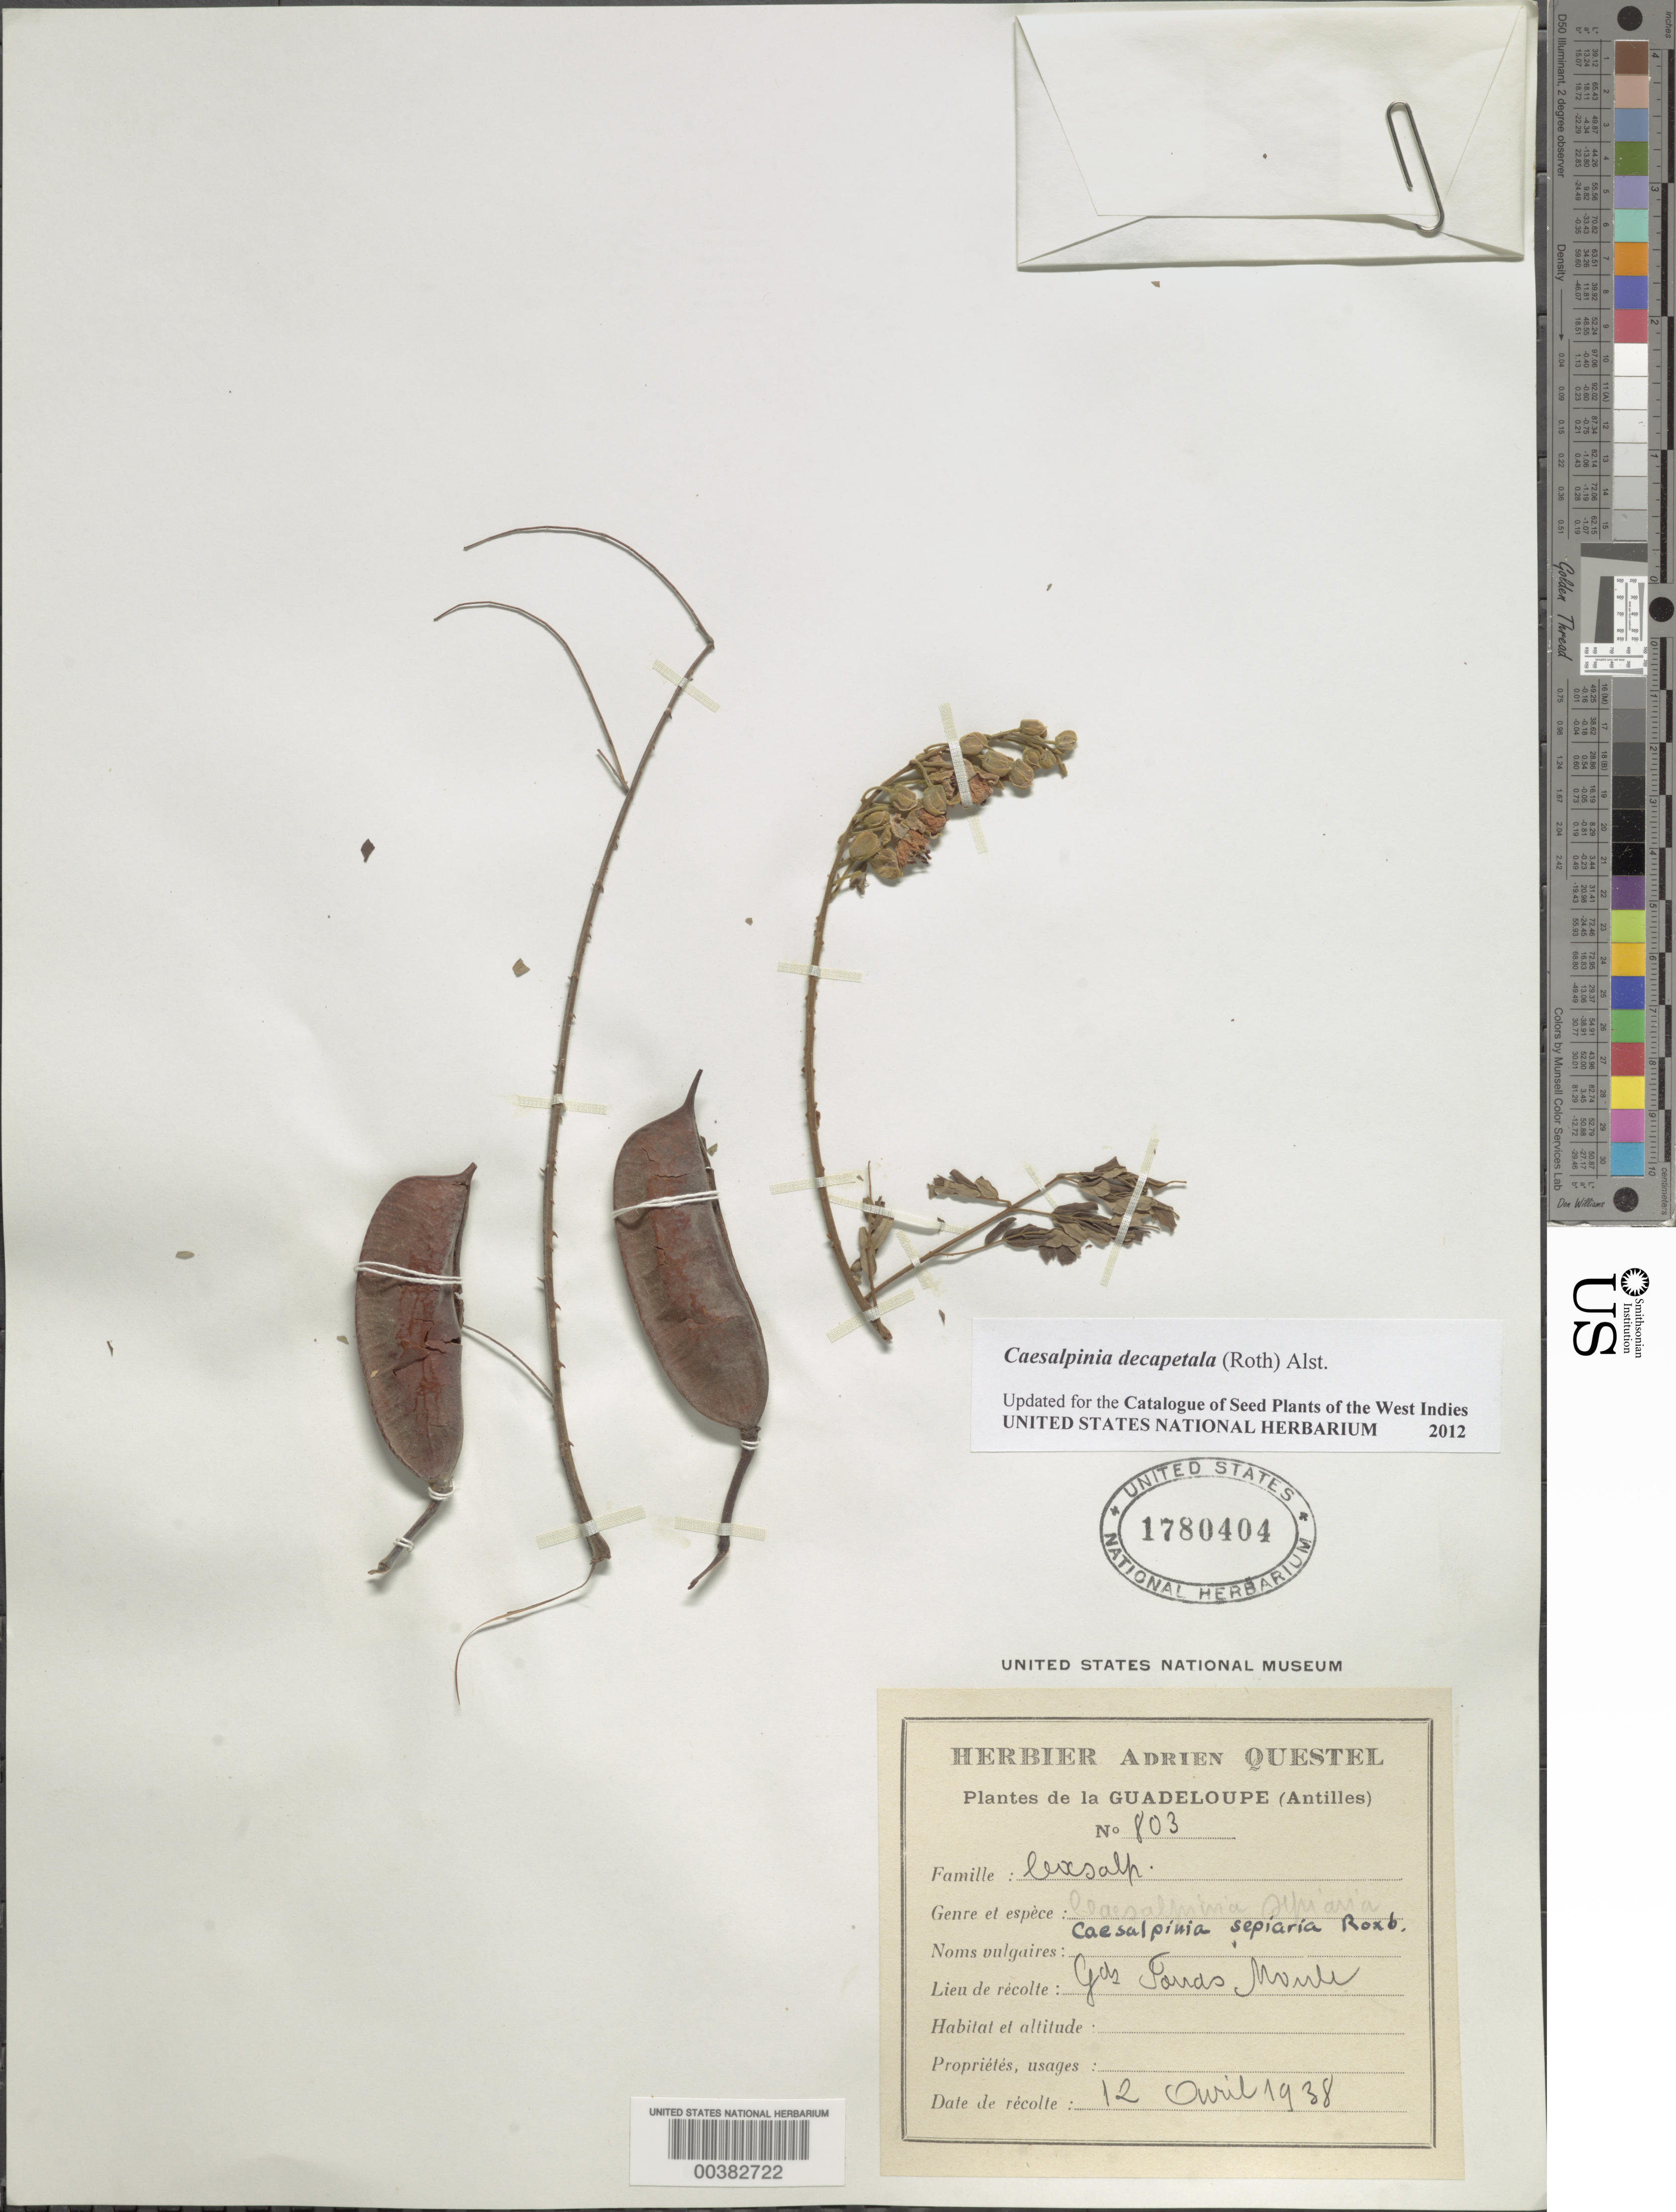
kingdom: Plantae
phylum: Tracheophyta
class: Magnoliopsida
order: Fabales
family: Fabaceae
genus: Biancaea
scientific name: Biancaea decapetala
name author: (Roth) O. Deg.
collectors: A. Questel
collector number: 803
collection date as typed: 12 Apr 1938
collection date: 1938-04-12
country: Guadeloupe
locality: Monte (grands pands)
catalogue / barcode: US 1780404